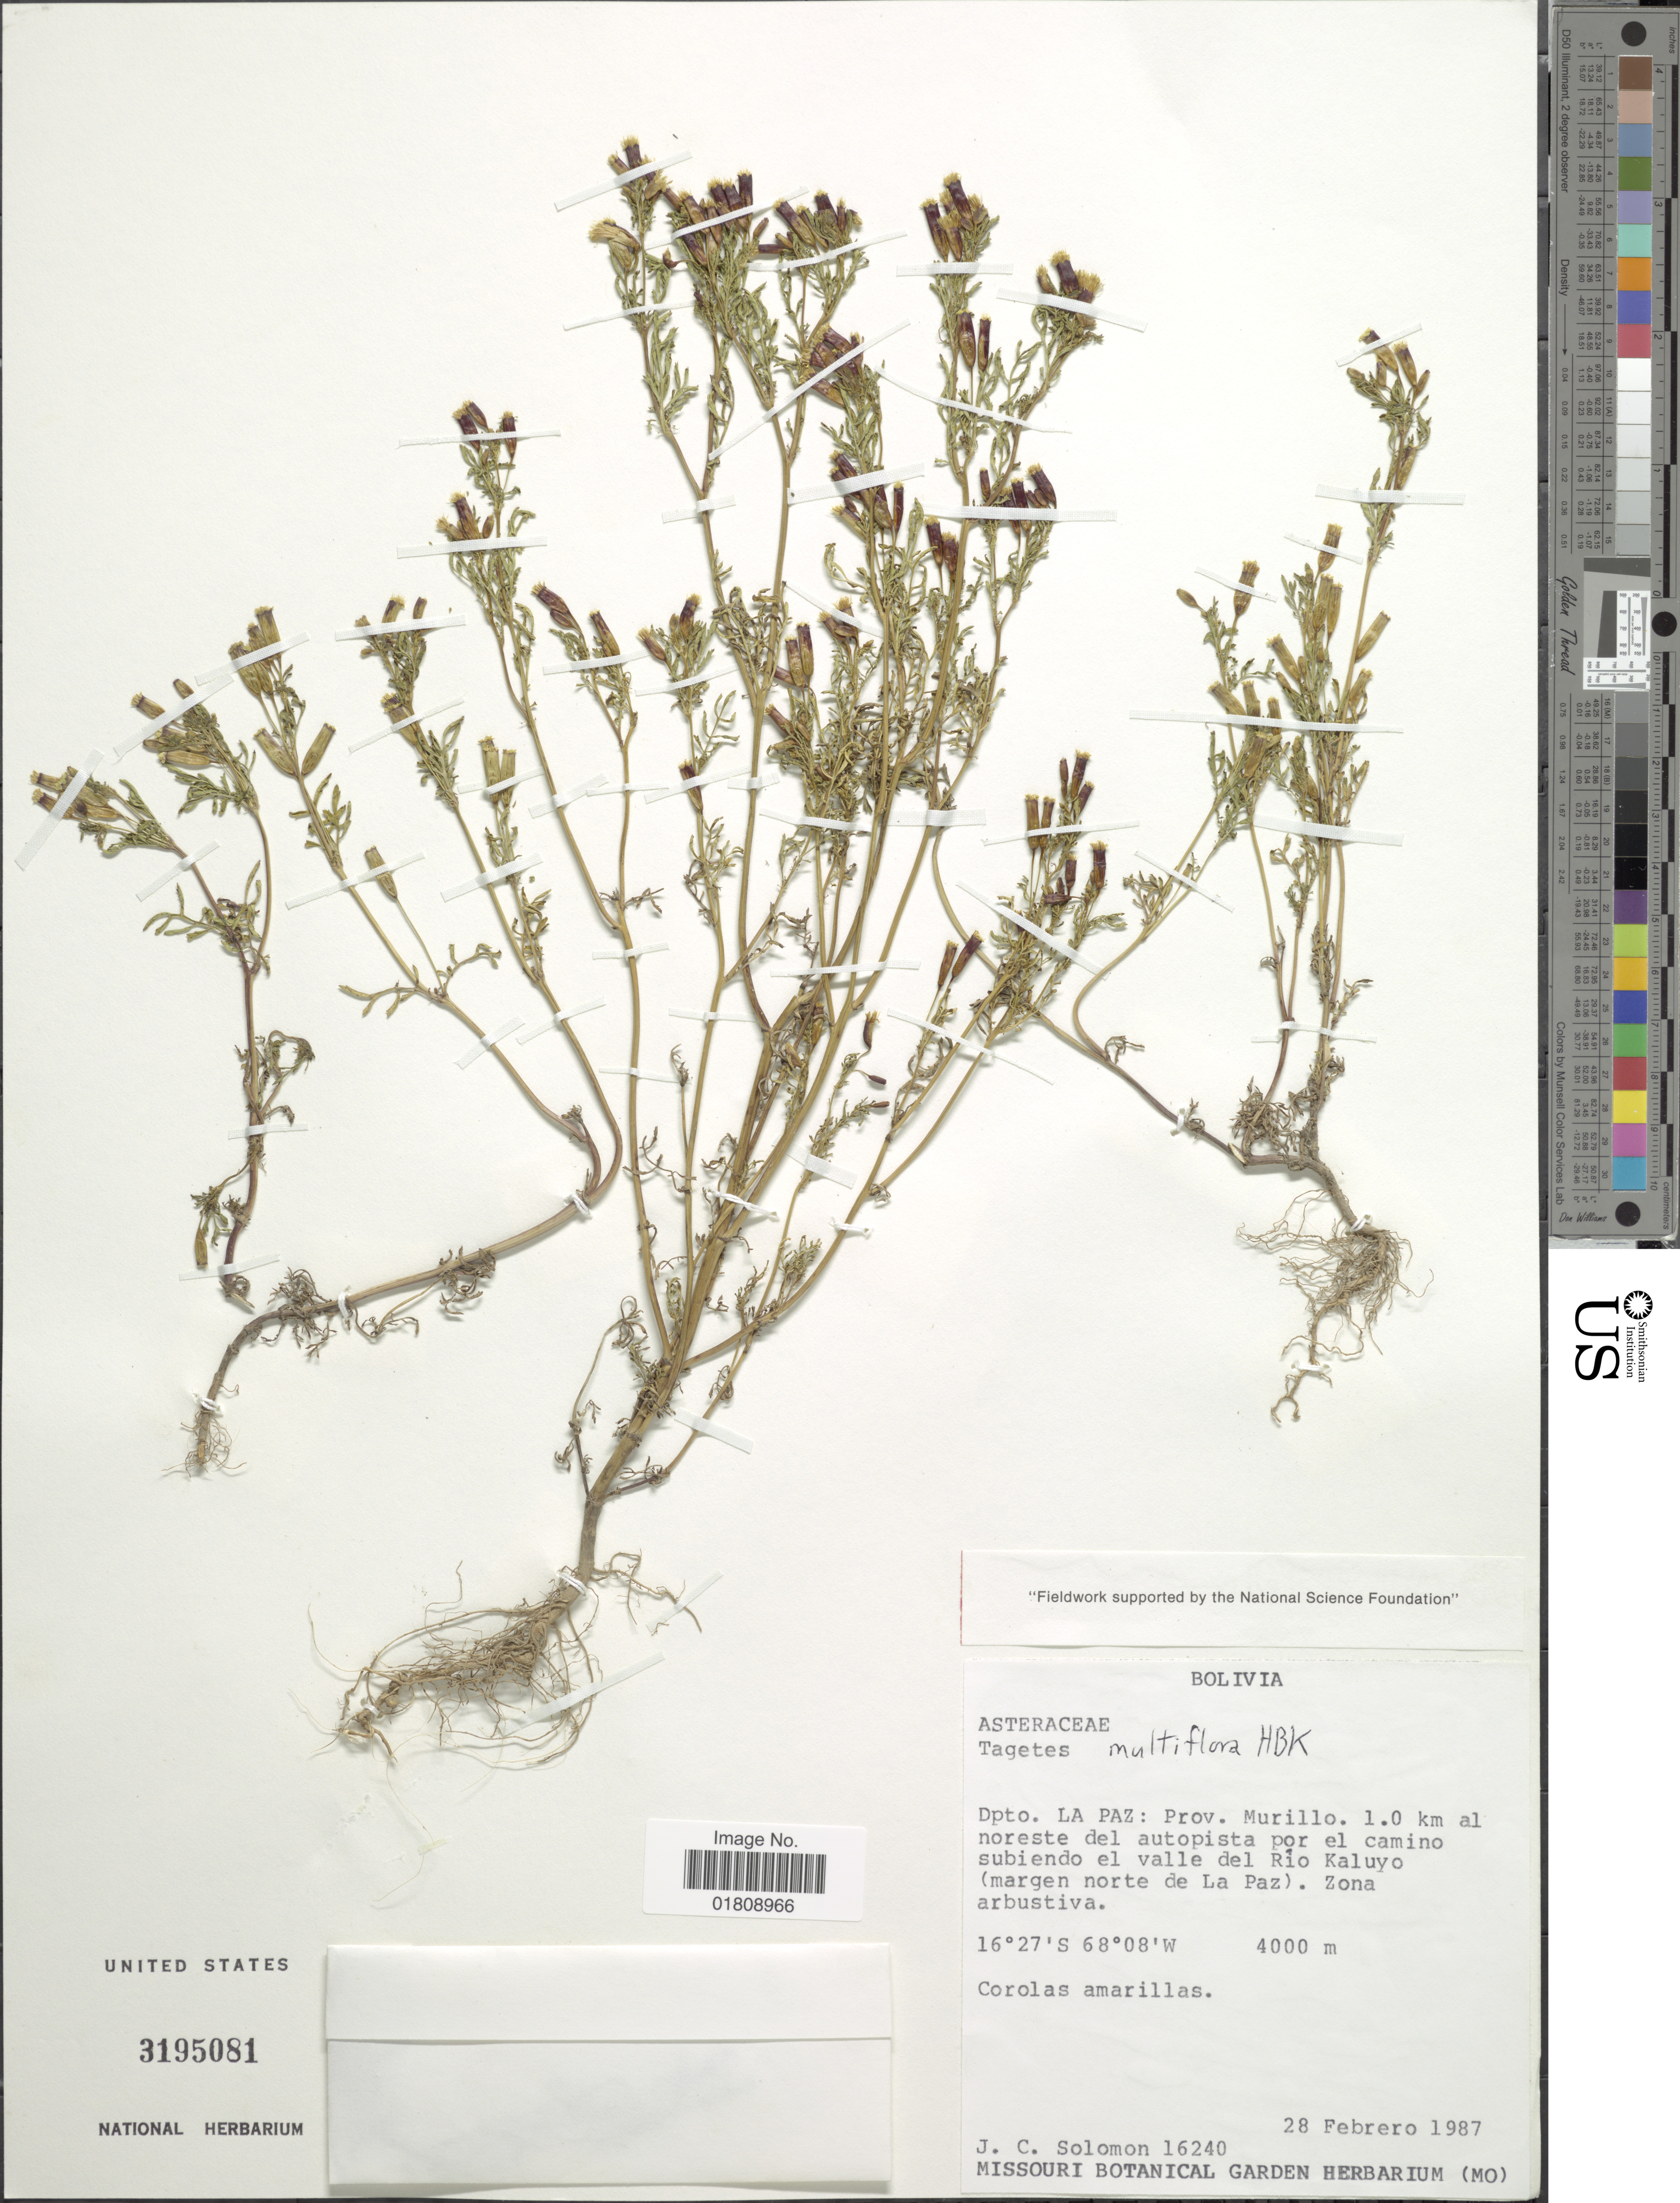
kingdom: Plantae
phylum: Tracheophyta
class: Magnoliopsida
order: Asterales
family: Asteraceae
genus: Tagetes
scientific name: Tagetes multiflora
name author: Kunth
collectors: J. C. Solomon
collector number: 16240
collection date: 1987-02-28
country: Bolivia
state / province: La Paz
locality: Prov. Murillo, 1.0 km al noreste del autopista por el camino subiendo el valle del Rio Kaluyo (margen norte de La Paz)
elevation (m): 4000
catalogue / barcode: US 3195081